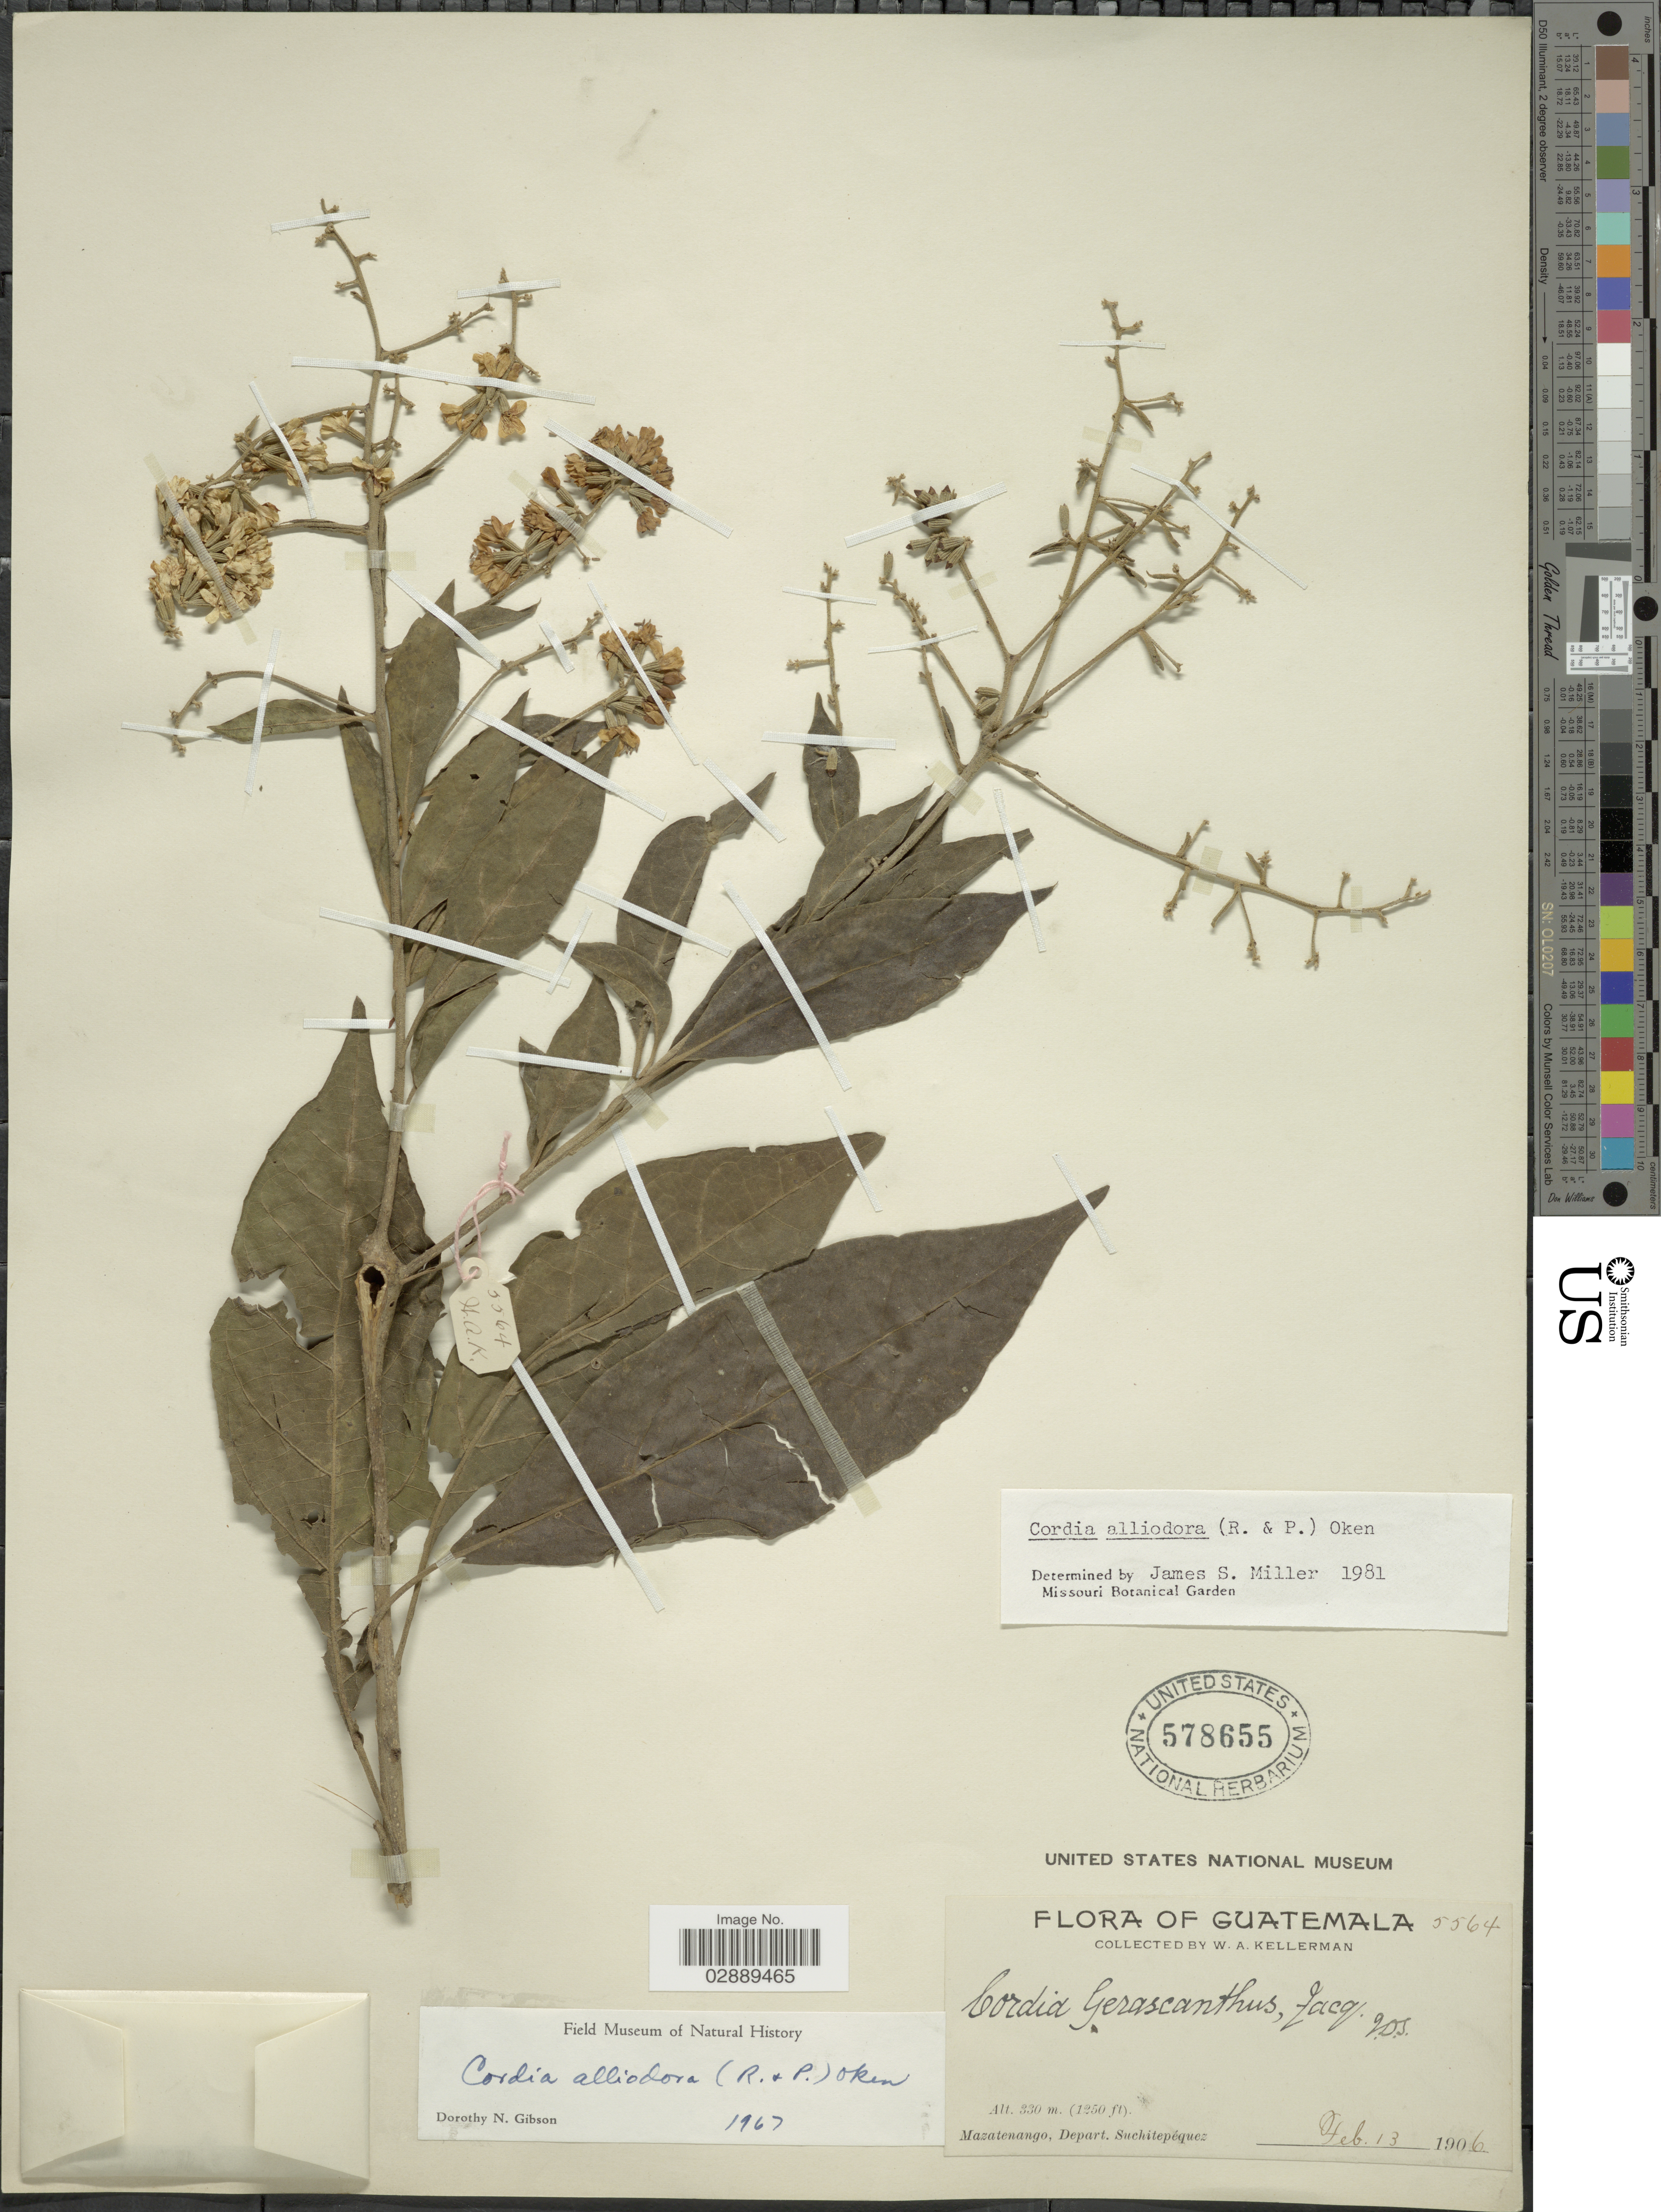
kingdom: Plantae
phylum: Tracheophyta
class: Magnoliopsida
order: Boraginales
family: Cordiaceae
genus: Cordia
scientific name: Cordia alliodora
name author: (Ruiz & Pav.) Oken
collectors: W. Kellerman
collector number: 5564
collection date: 1906-02-13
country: Guatemala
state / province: Suchitepéquez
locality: Mazatenango, Depart. Suchitepéquez.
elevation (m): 330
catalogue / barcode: US 578655